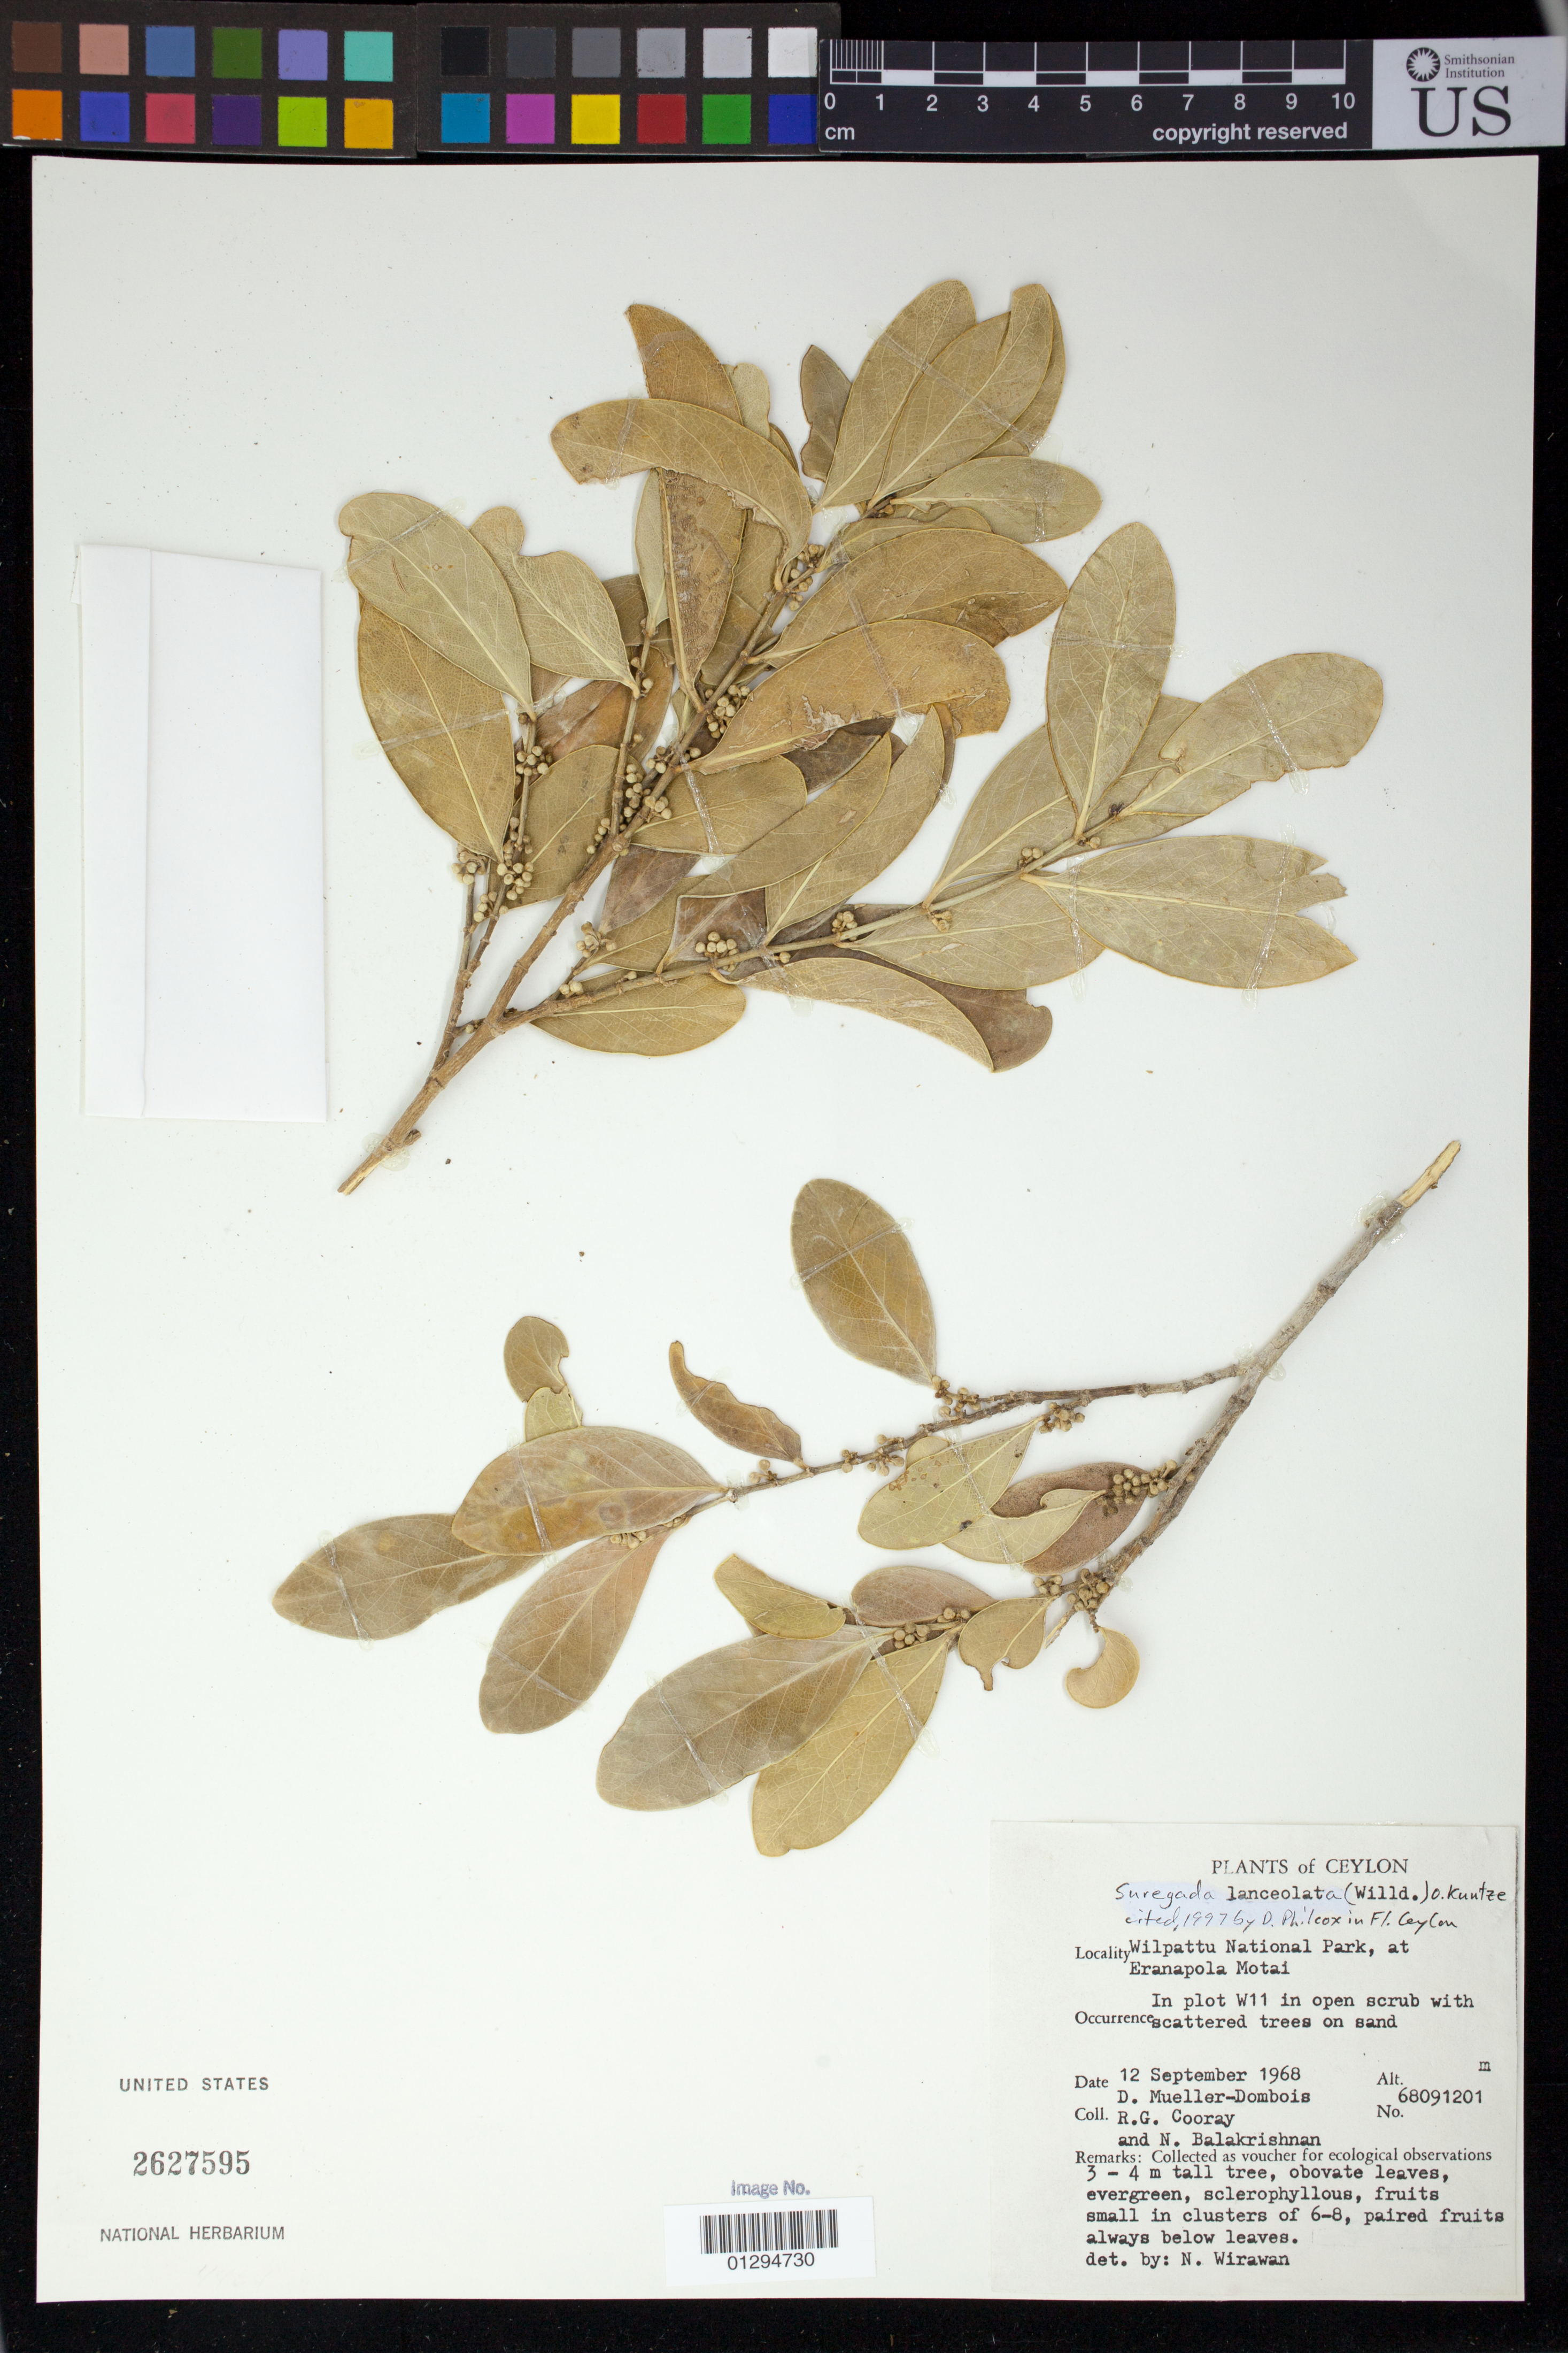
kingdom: Plantae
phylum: Tracheophyta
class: Magnoliopsida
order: Malpighiales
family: Euphorbiaceae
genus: Suregada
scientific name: Suregada lanceolata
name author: (Willd.) Kuntze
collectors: D. Mueller-Dombois, R. Cooray & N. Balakrishnan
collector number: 68091201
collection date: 1968-09-12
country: Sri Lanka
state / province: North Central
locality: Wilpattu National Park, at Eranapola Motai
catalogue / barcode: US 2627595